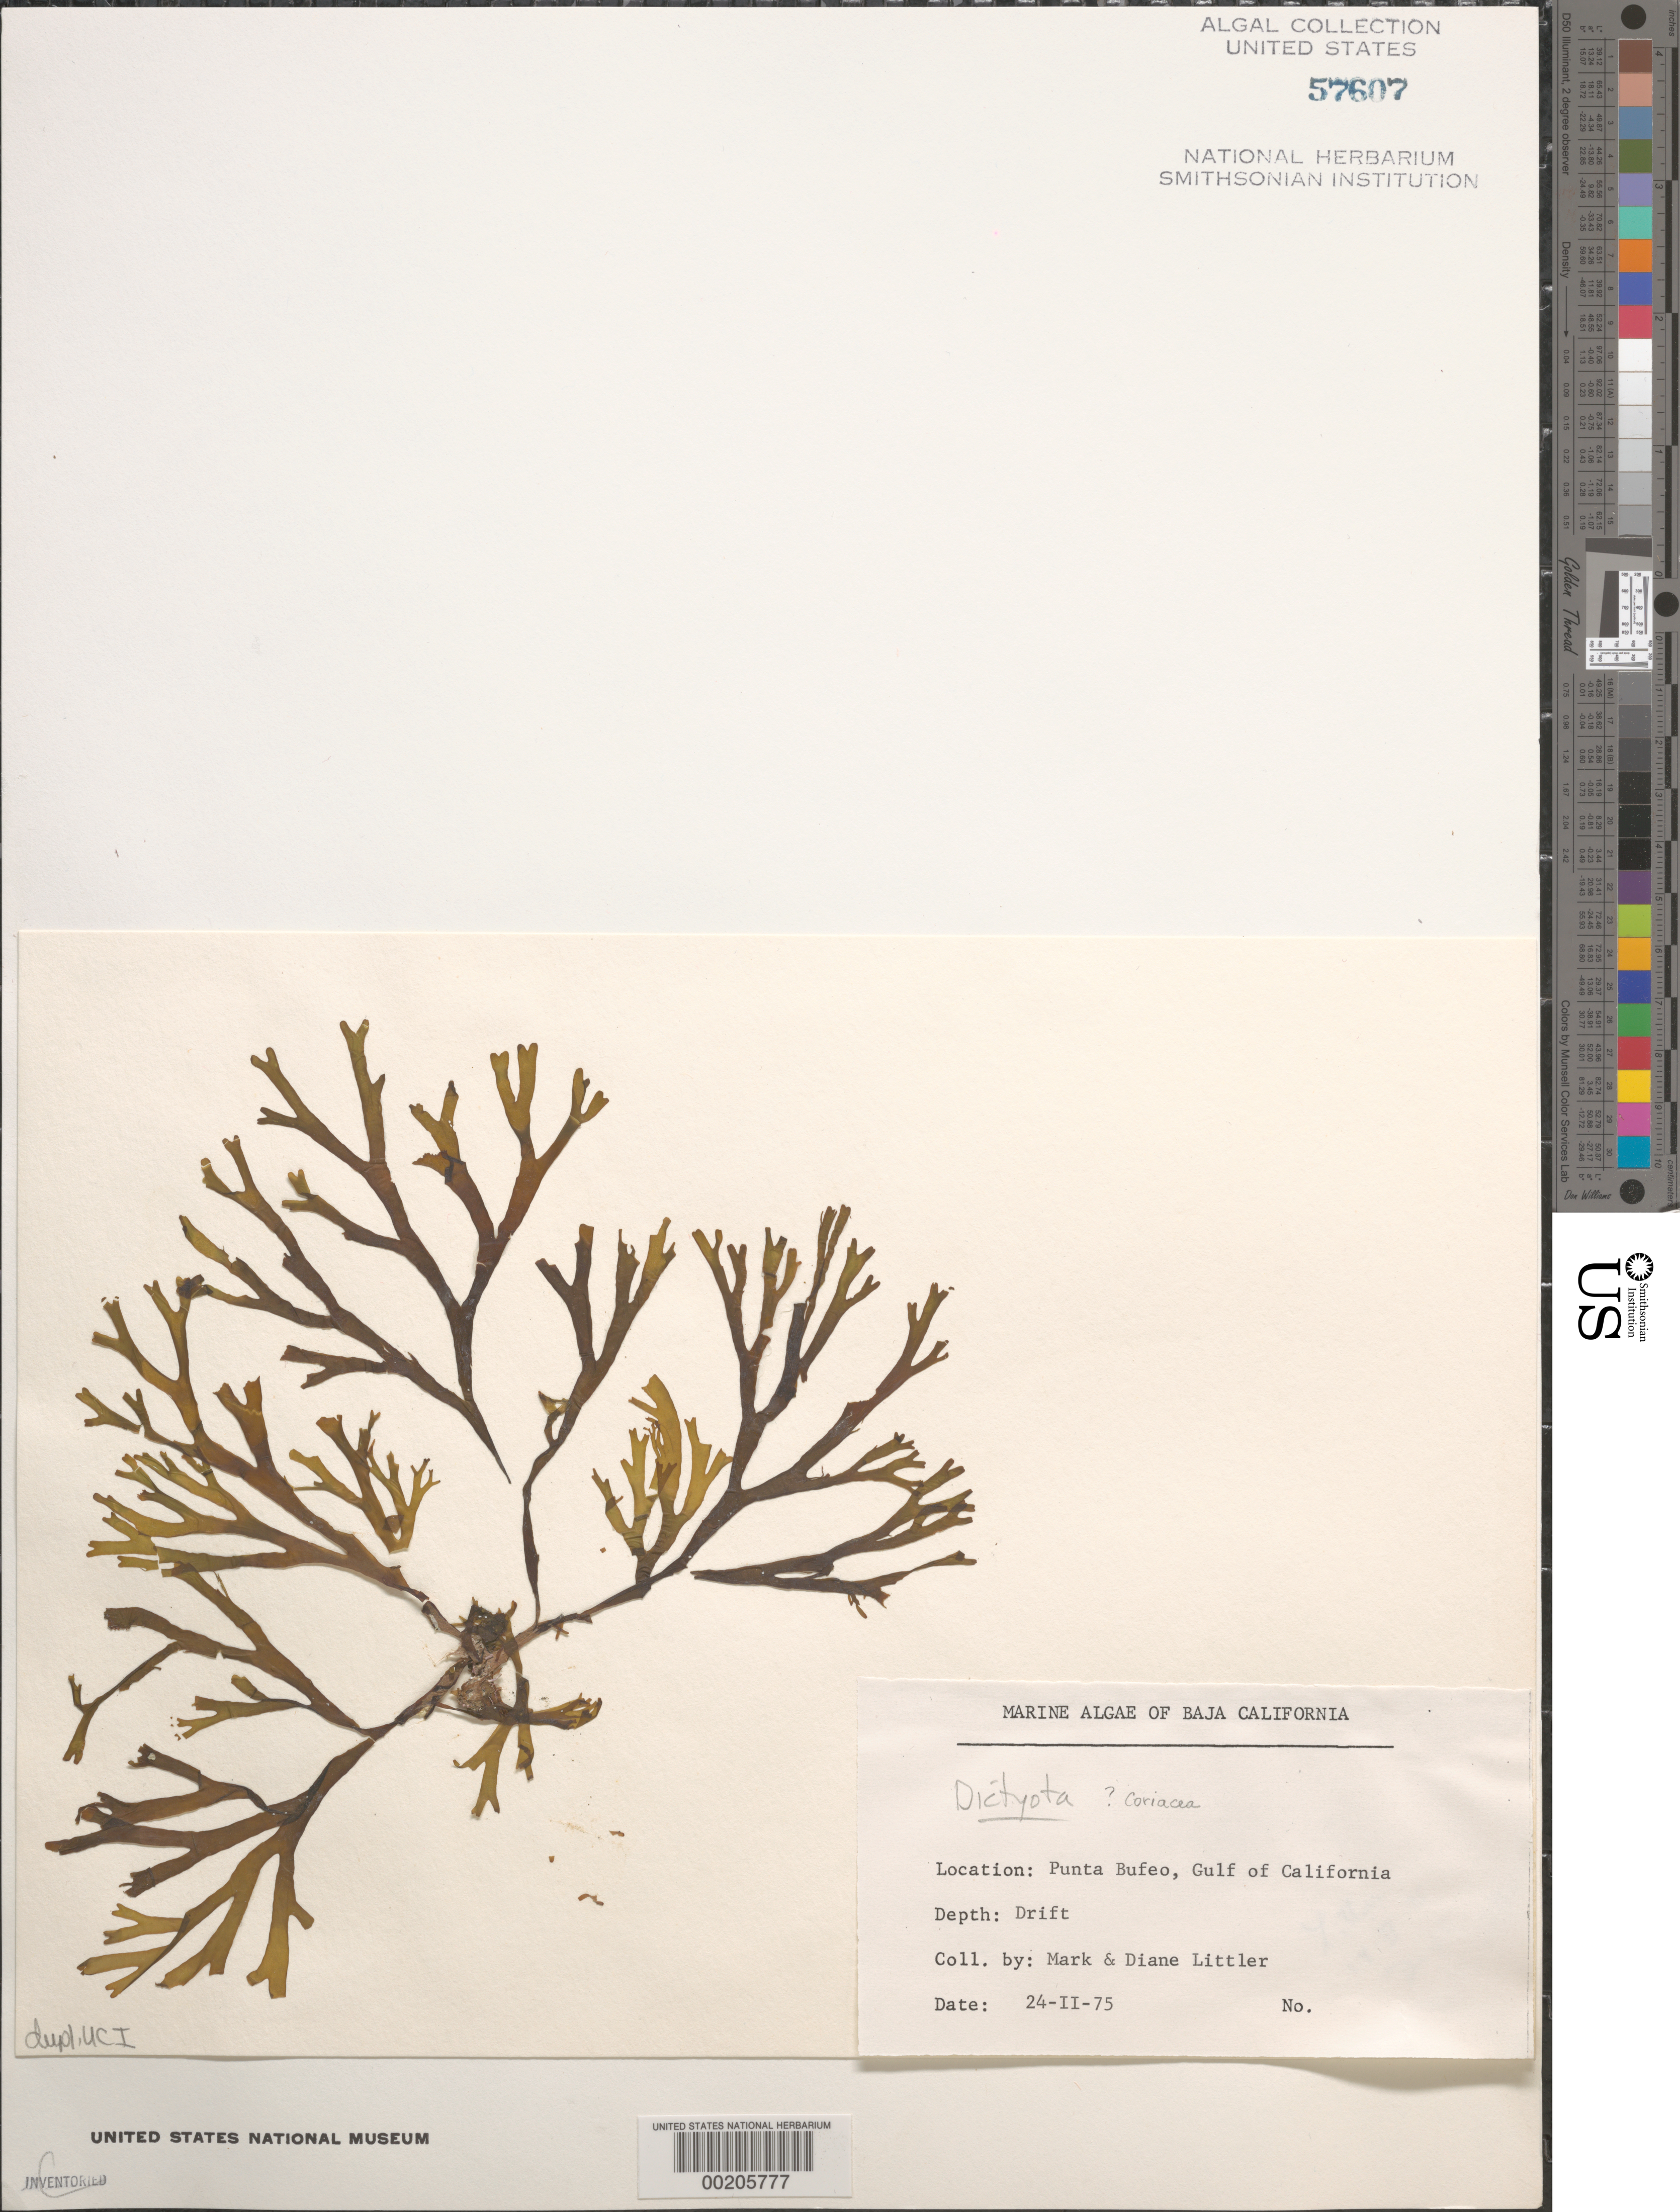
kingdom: Chromista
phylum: Ochrophyta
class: Phaeophyceae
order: Dictyotales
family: Dictyotaceae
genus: Dictyota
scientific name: Dictyota sp.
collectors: M. M. Littler & D. S. Littler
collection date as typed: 24 Feb 1975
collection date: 1975-02-24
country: Mexico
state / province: Baja California Norte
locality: Punta Bufeo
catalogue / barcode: US 57607